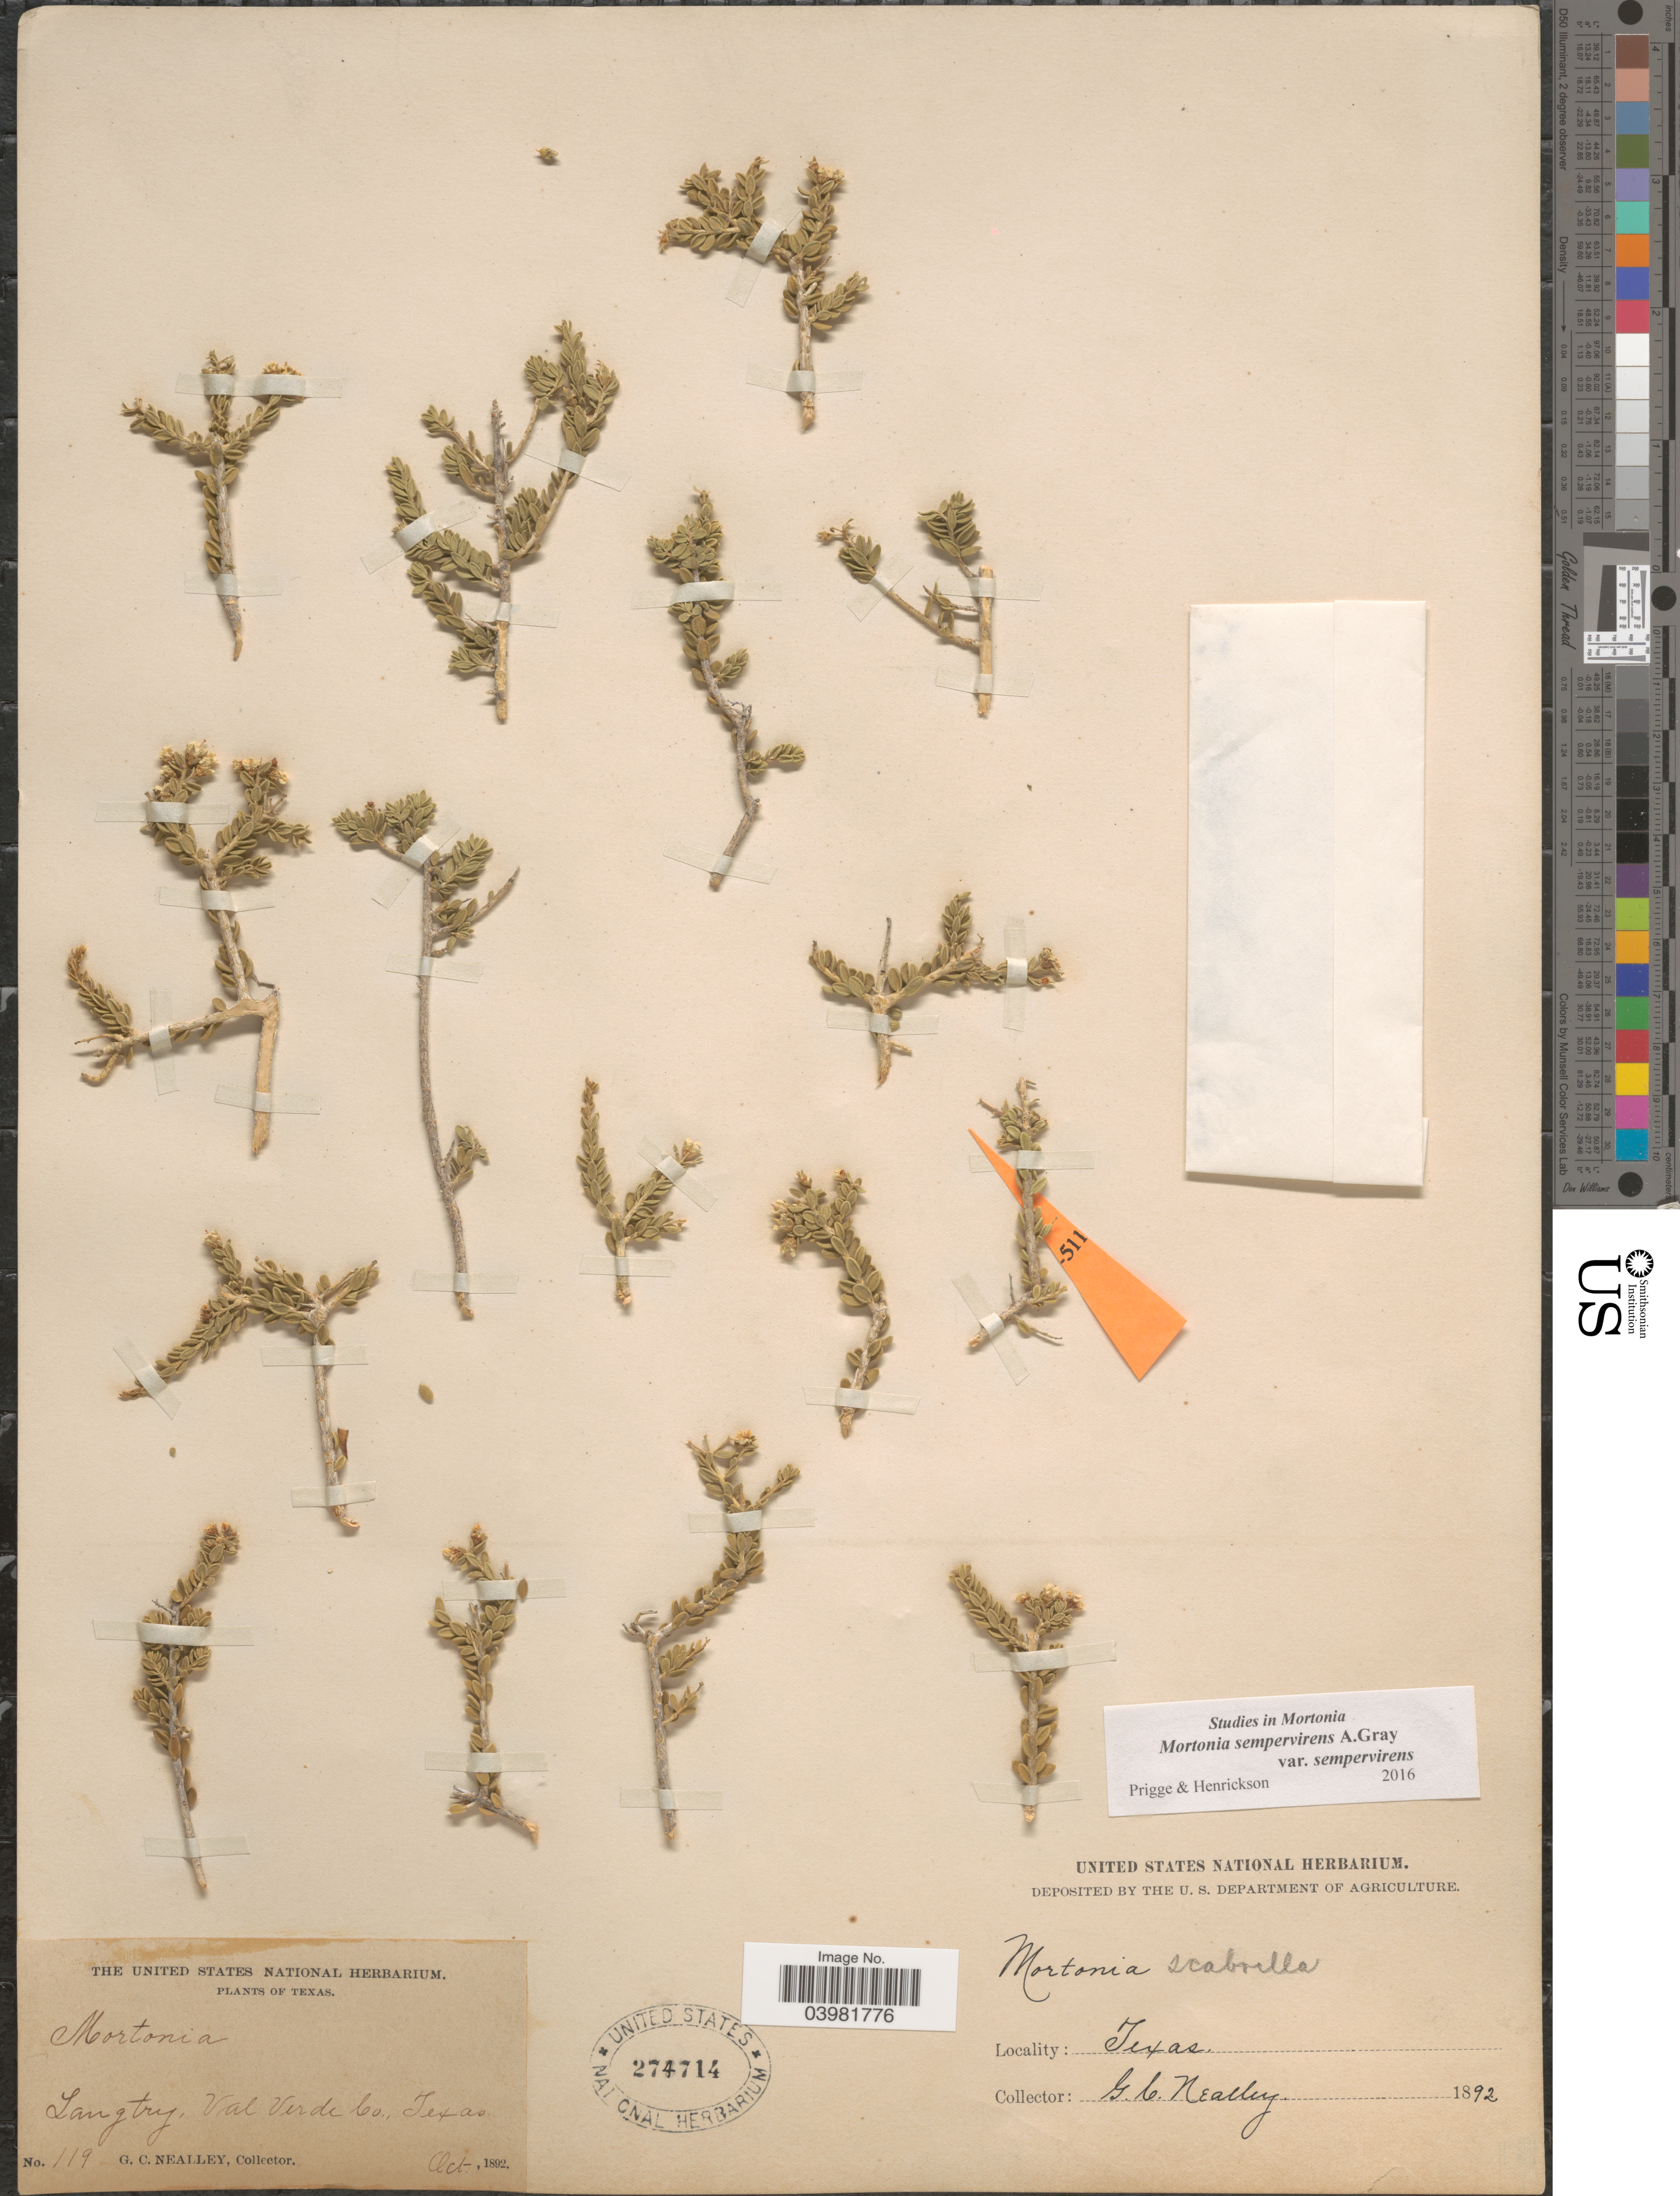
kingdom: Plantae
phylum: Tracheophyta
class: Magnoliopsida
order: Celastrales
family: Celastraceae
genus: Mortonia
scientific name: Mortonia sempervirens var. sempervirens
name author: A. Gray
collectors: G. C. Nealley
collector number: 119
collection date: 1892-10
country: United States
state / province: Texas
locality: Langtry, Val Verde Co.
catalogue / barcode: US 274714